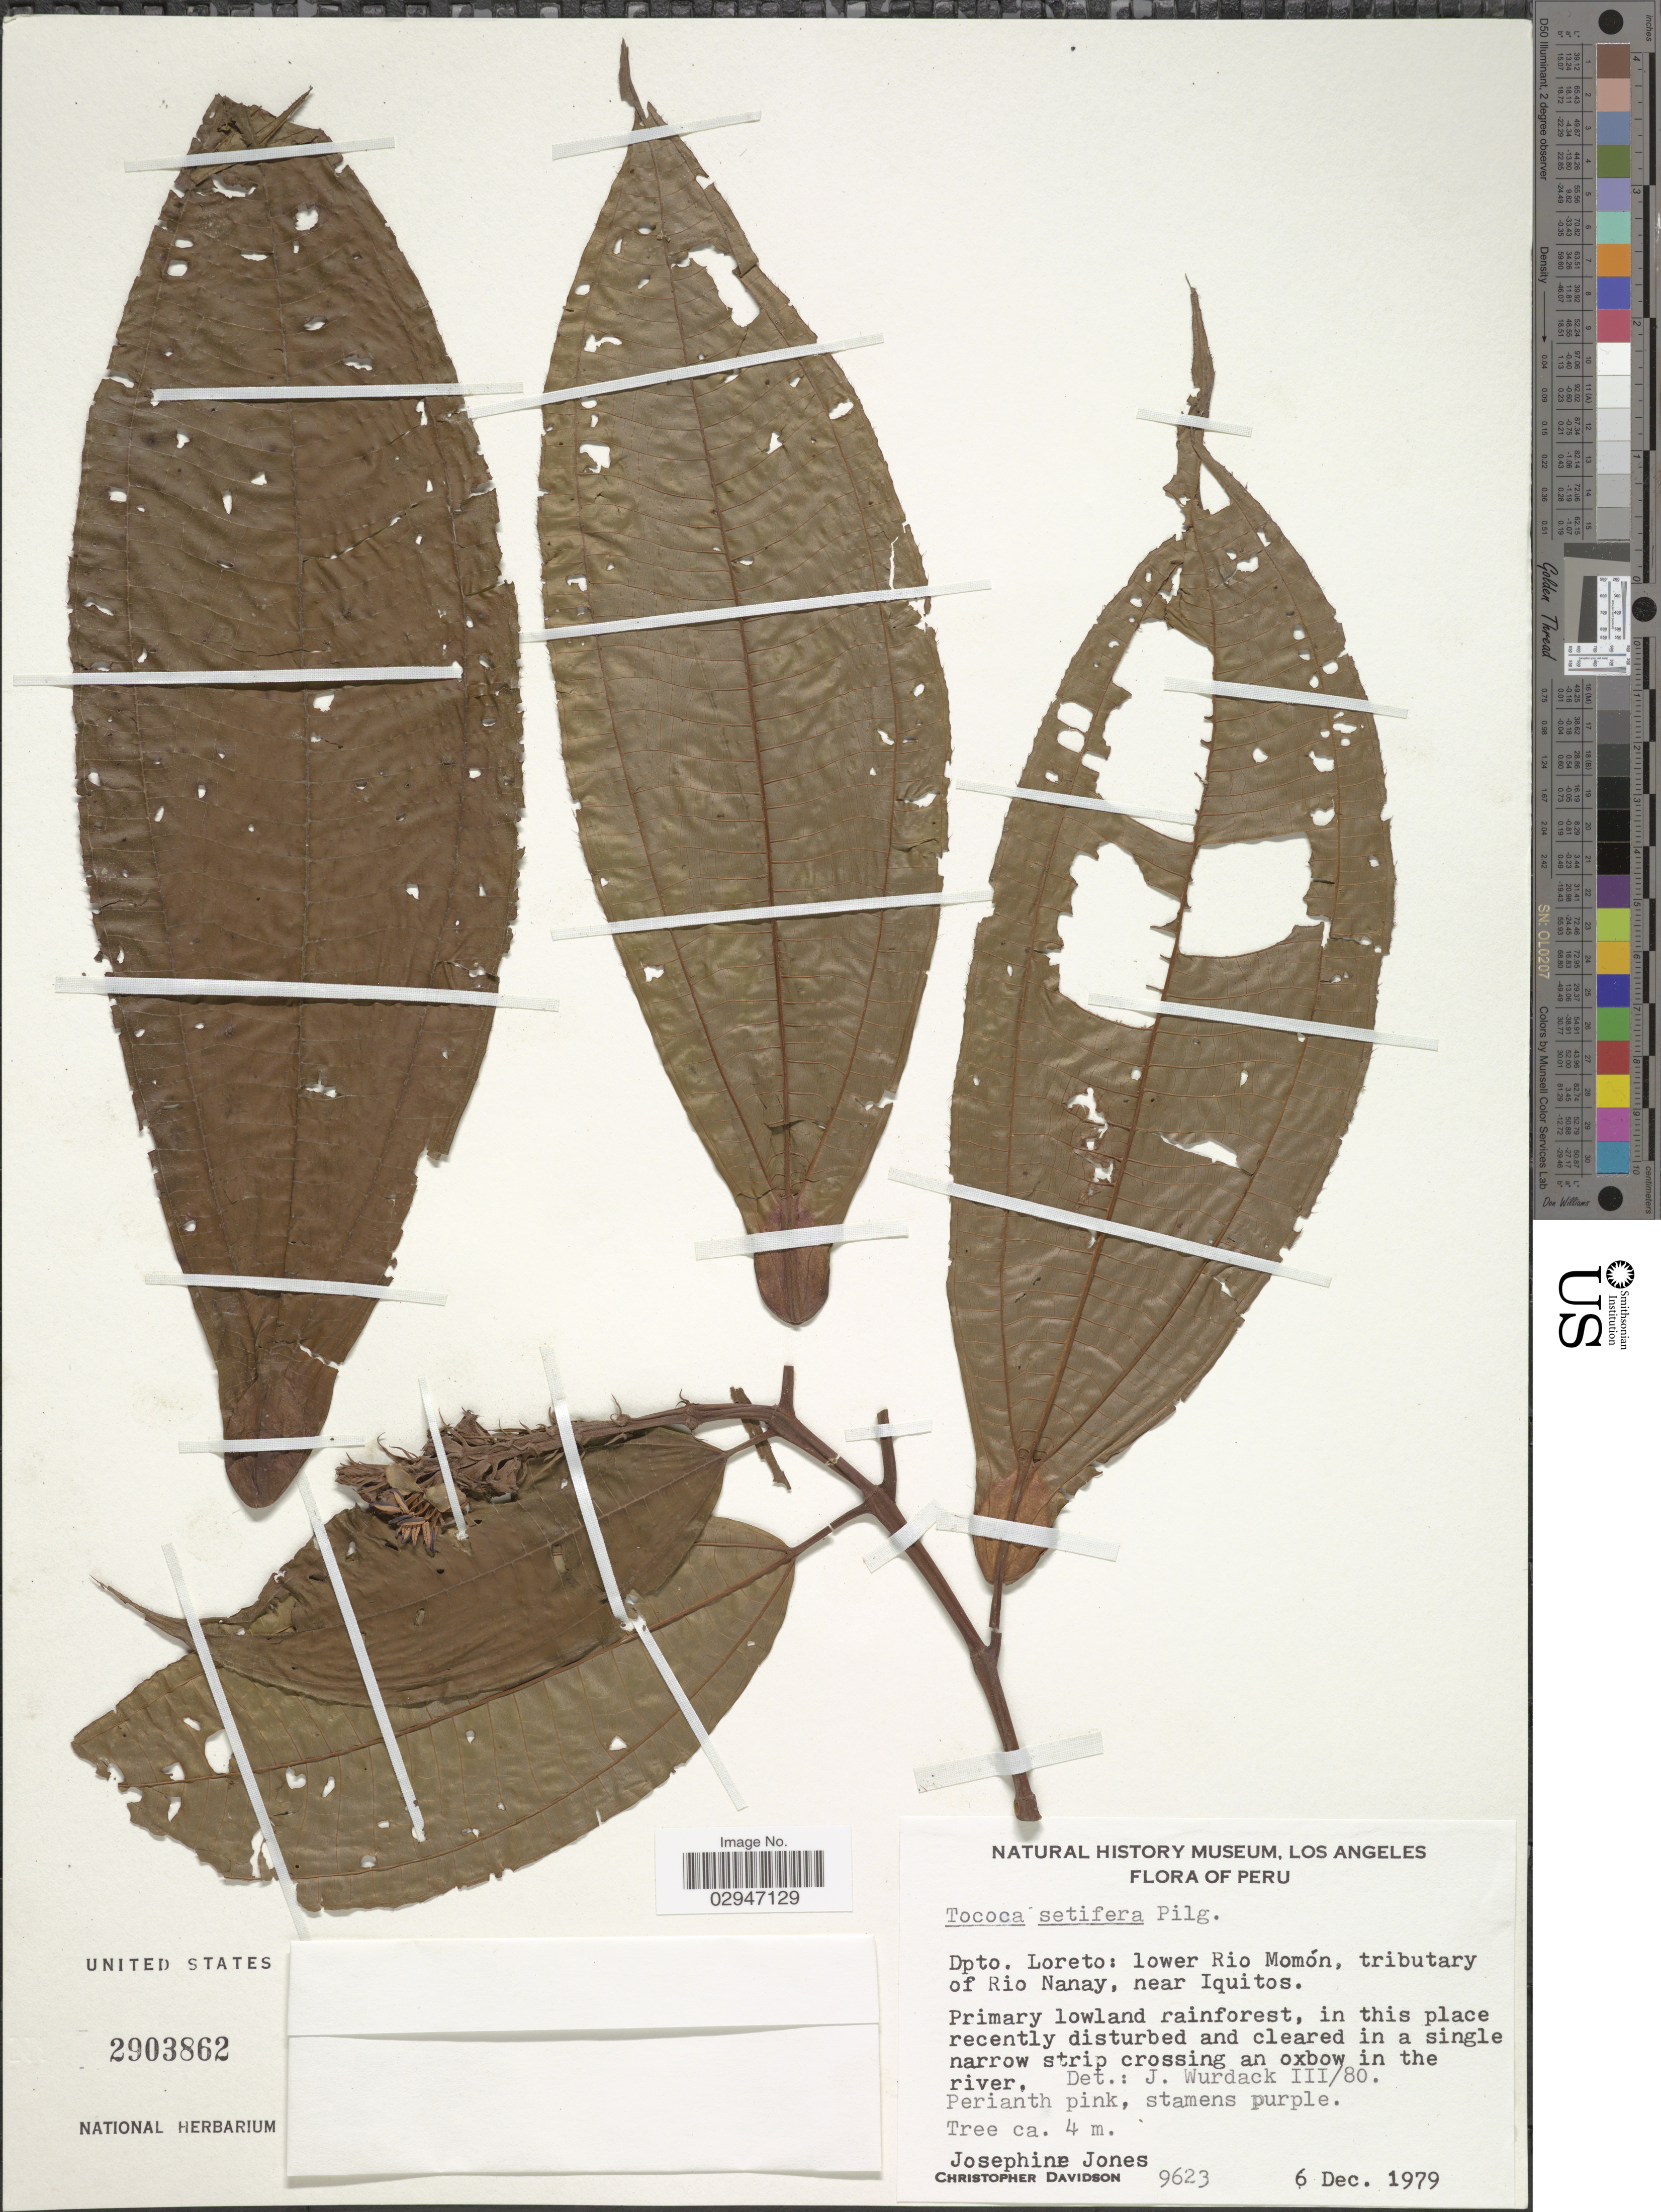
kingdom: Plantae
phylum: Tracheophyta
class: Magnoliopsida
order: Myrtales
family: Melastomataceae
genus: Tococa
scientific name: Tococa setifera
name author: Pilg.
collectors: J. Jones & C. Davidson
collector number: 9623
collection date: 1979-12-06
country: Peru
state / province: Loreto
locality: Dpto. Loreto: lower Rio Momón, tributary of Rio Nanay, near Iquitos.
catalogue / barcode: US 2903862